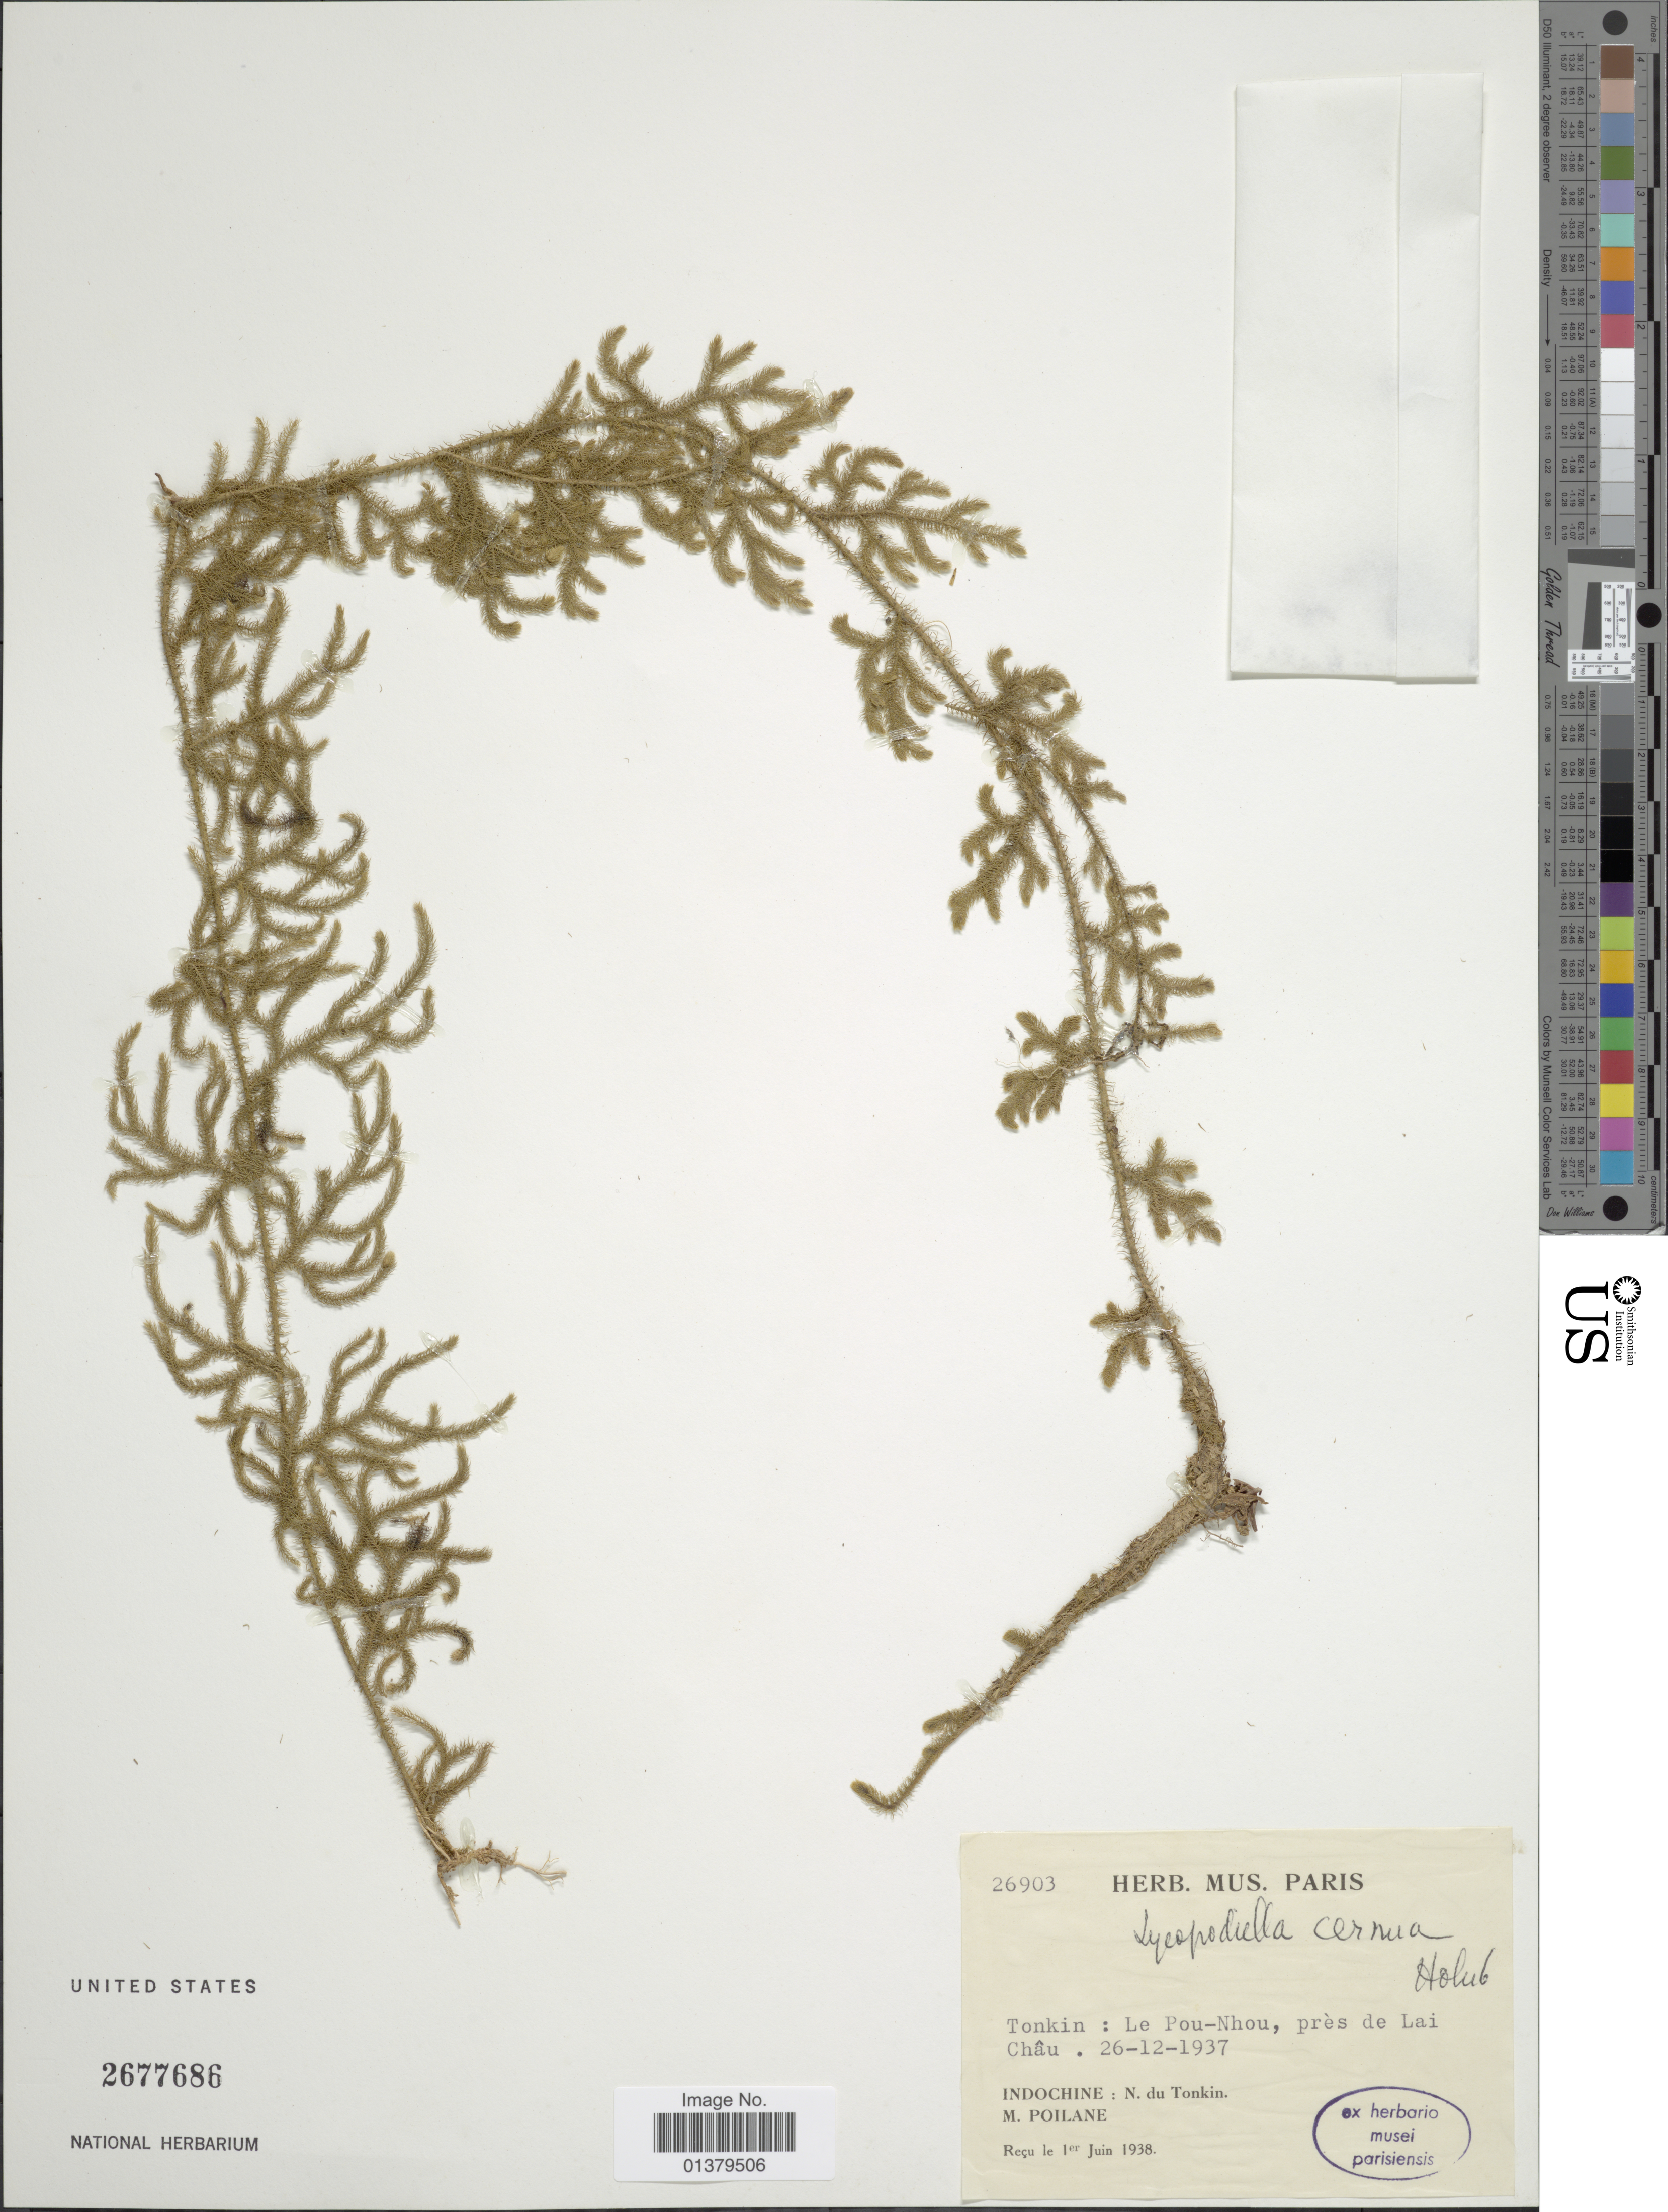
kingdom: Plantae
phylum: Tracheophyta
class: Lycopodiopsida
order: Lycopodiales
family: Lycopodiaceae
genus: Palhinhaea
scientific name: Palhinhaea cernua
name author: (L.) Vasc. & Franco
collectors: M. Poilane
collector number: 26903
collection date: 1937-12-26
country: Vietnam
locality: Tonkin: Le Pou-Nhou, près de Lai Châu, Indochine: N. du Tonkin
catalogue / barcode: US 2677686